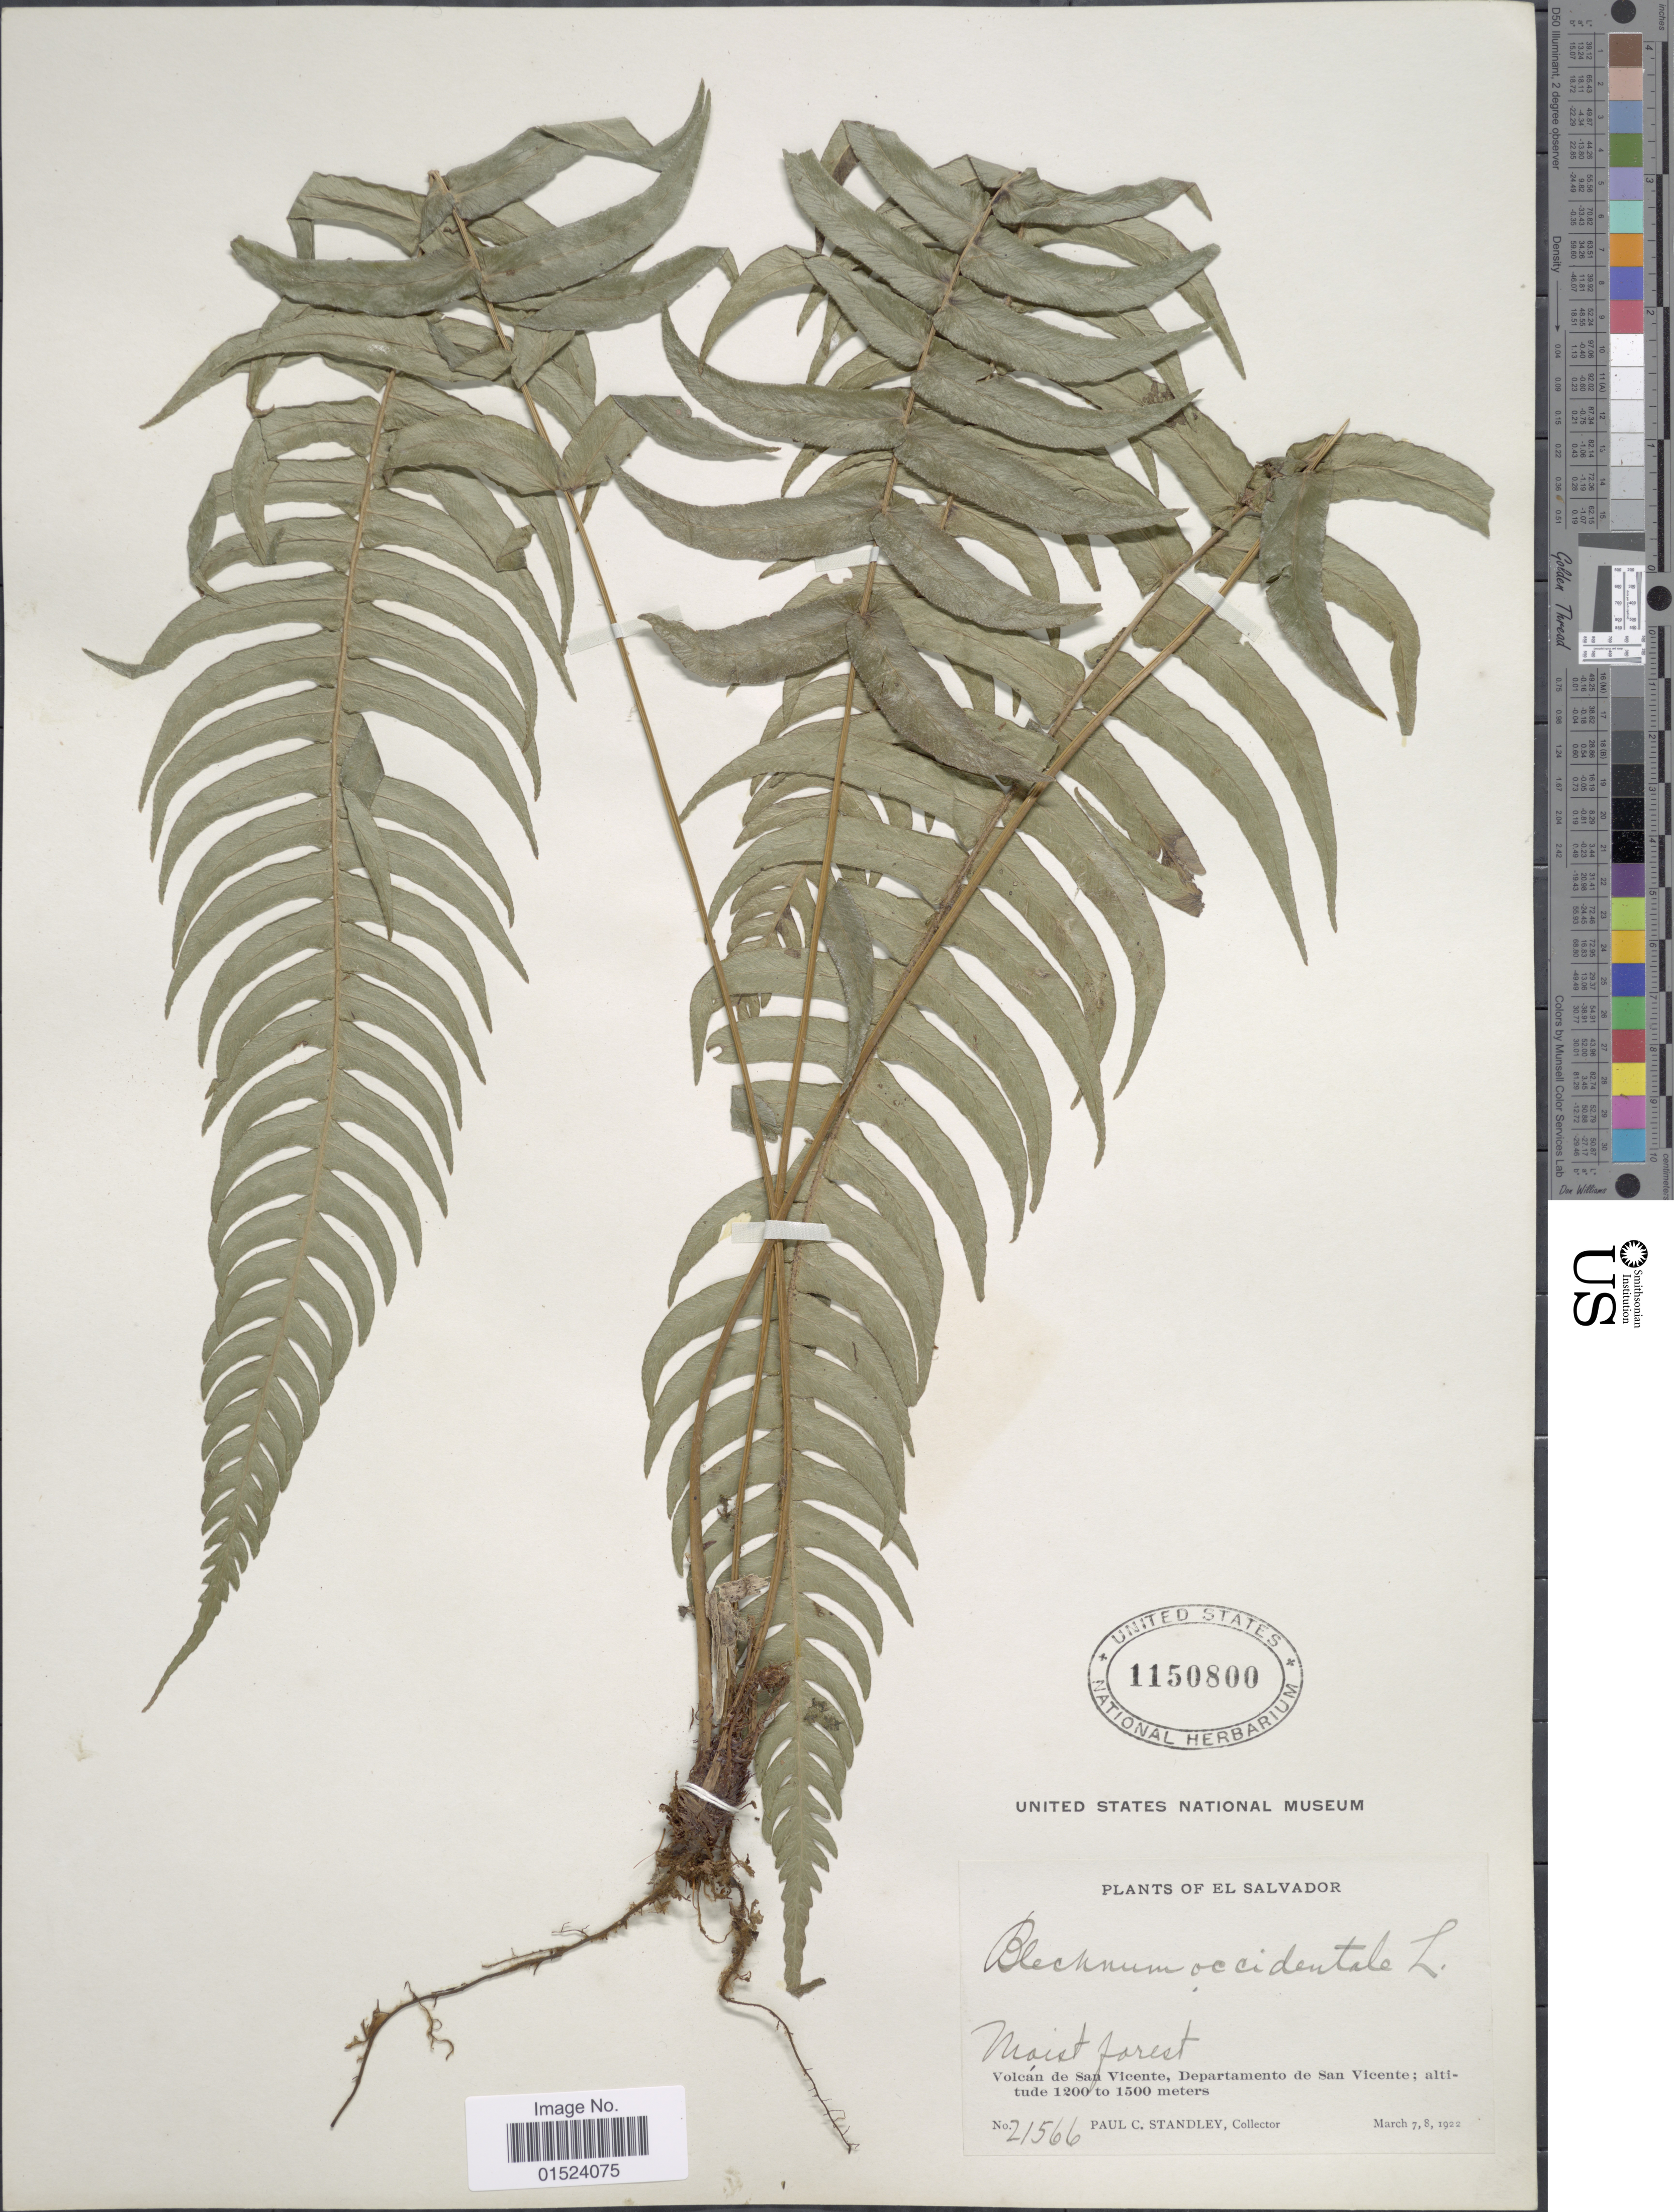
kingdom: Plantae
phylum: Tracheophyta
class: Polypodiopsida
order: Polypodiales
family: Blechnaceae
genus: Blechnum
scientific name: Blechnum glandulosum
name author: Link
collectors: P. C. Standley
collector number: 21566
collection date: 1922-03-07/1922-03-08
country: El Salvador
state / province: San Vincente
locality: Volcán de San Vicente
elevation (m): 1200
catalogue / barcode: US 1150800